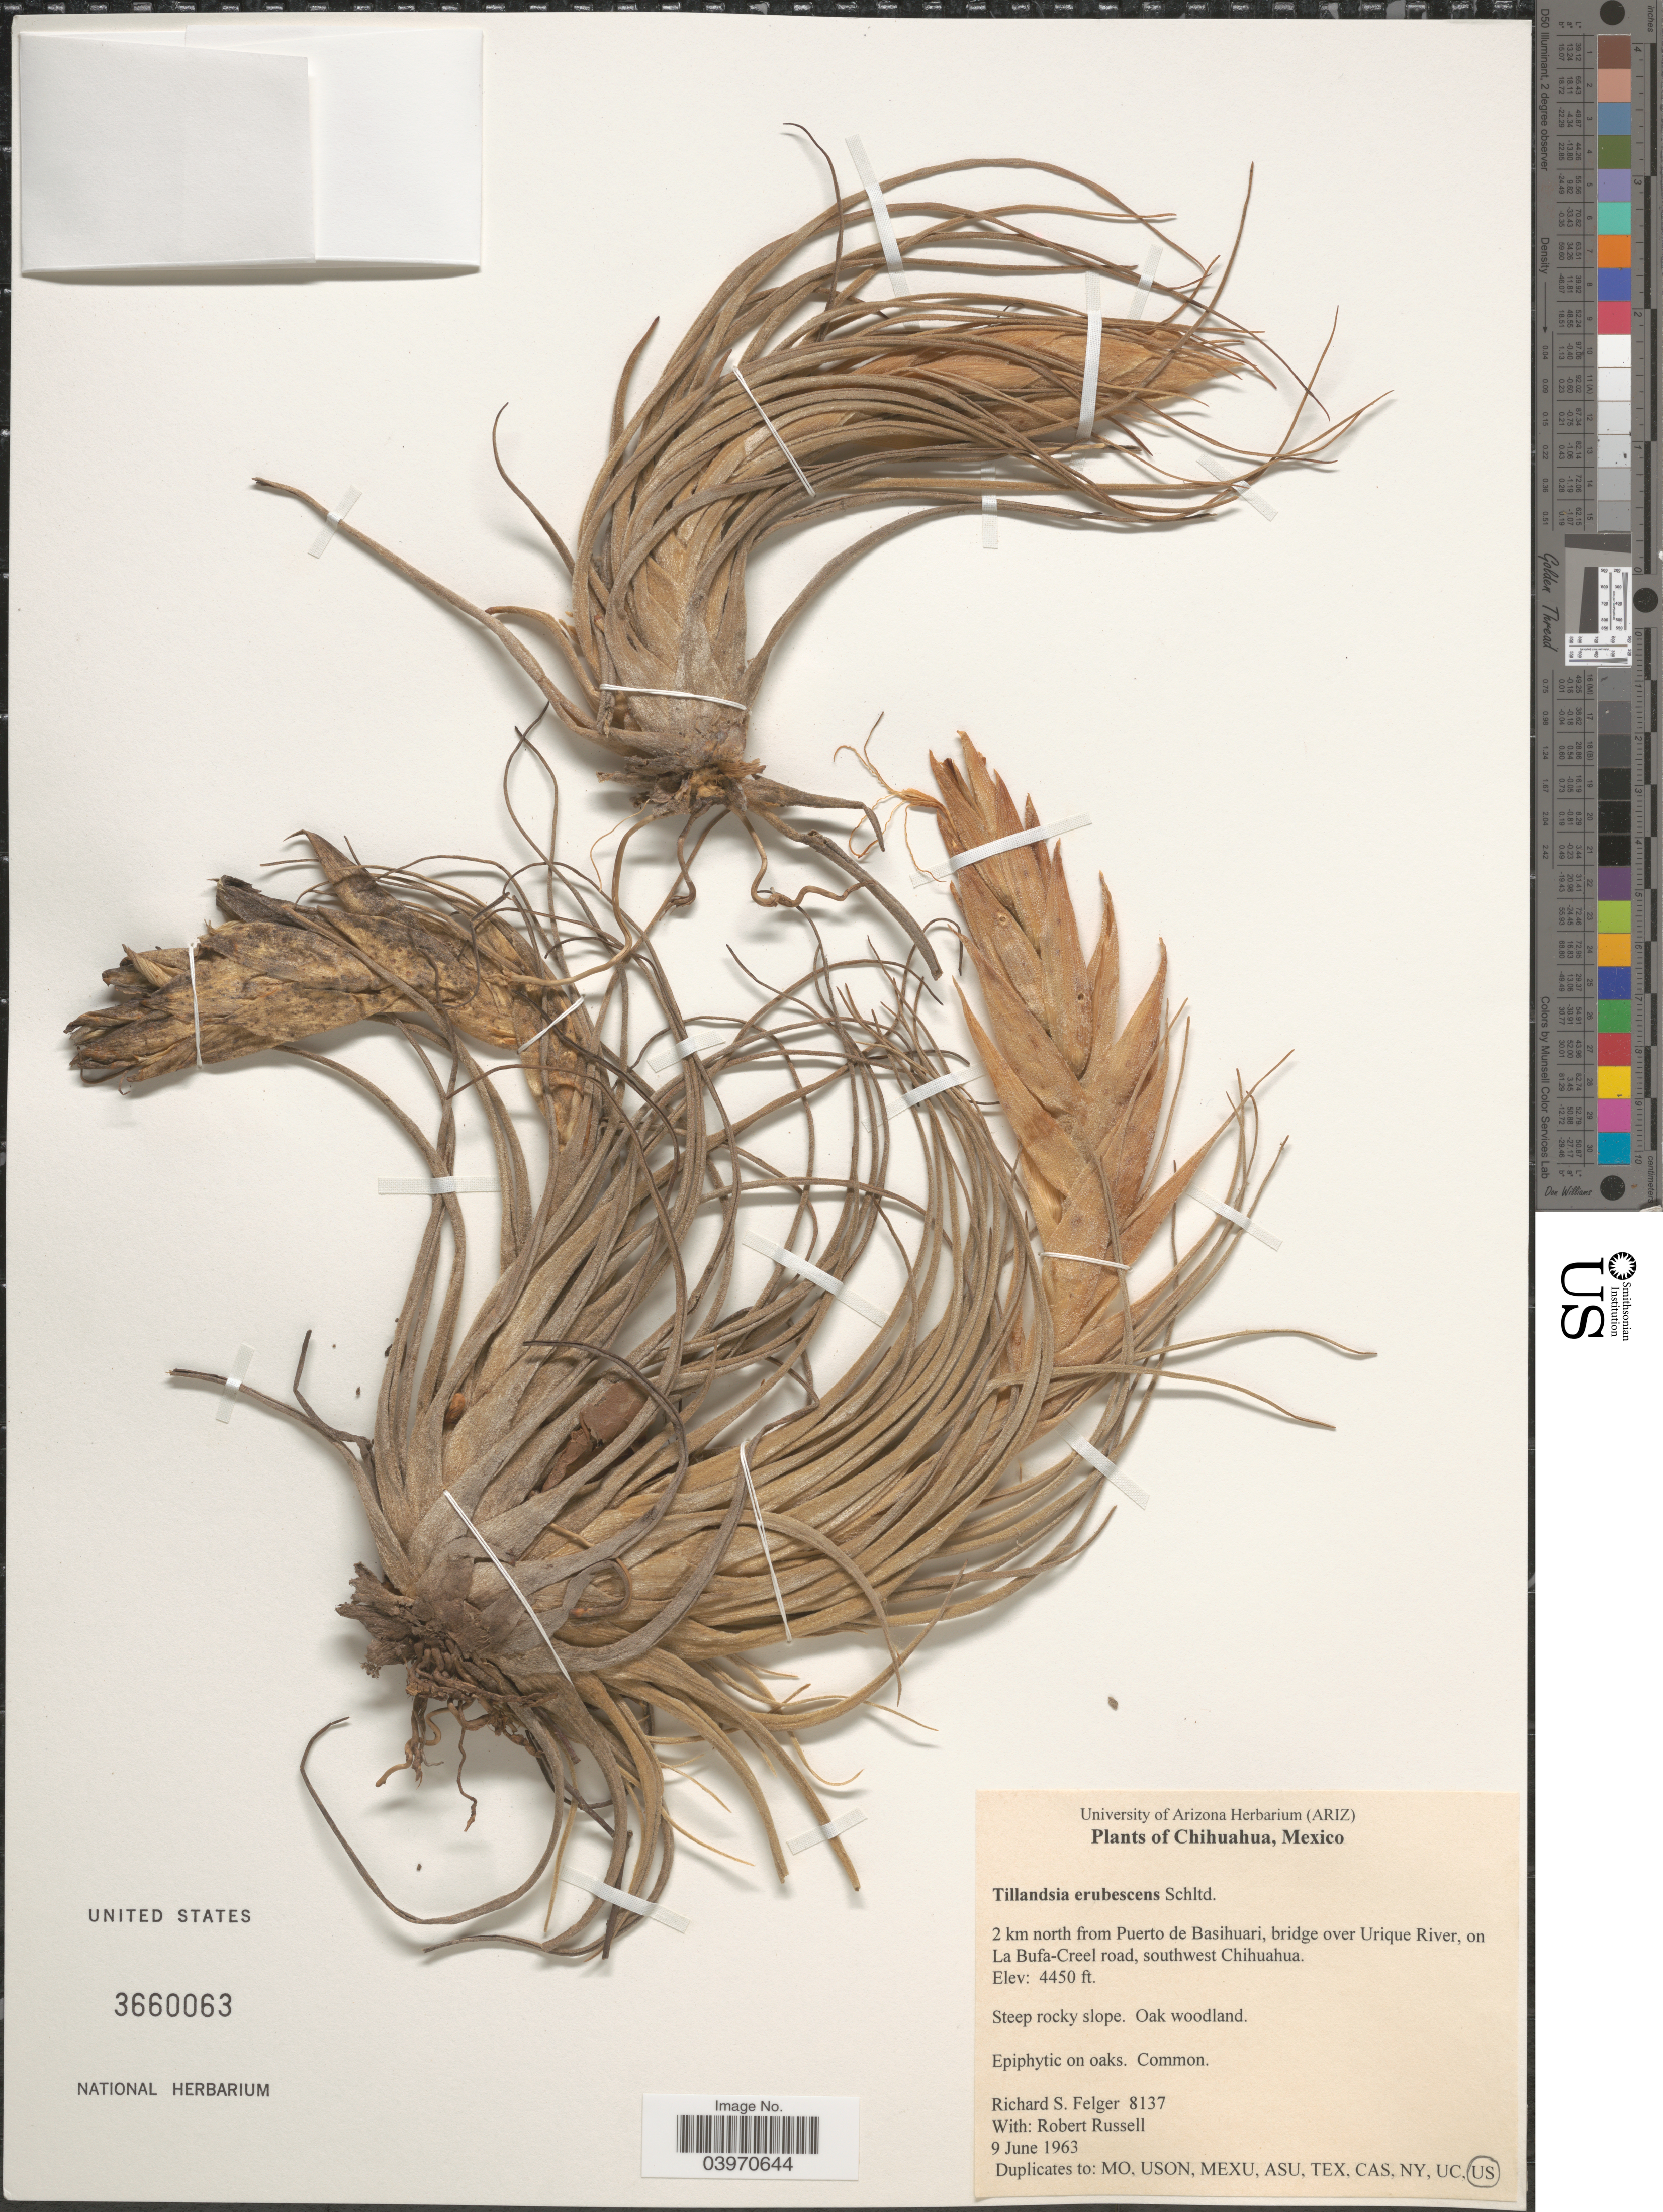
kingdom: Plantae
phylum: Tracheophyta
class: Liliopsida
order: Poales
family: Bromeliaceae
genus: Tillandsia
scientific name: Tillandsia erubescens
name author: Schltdl.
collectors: R. S. Felger & R. Russell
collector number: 8137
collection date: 1963-06-09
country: Mexico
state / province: Chihuahua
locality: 2 km north from Puerto de Basihuari, bridge over Urique River, on La Bufa-Creel road, southwest Chihuahua.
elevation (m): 1356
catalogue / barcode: US 3660063